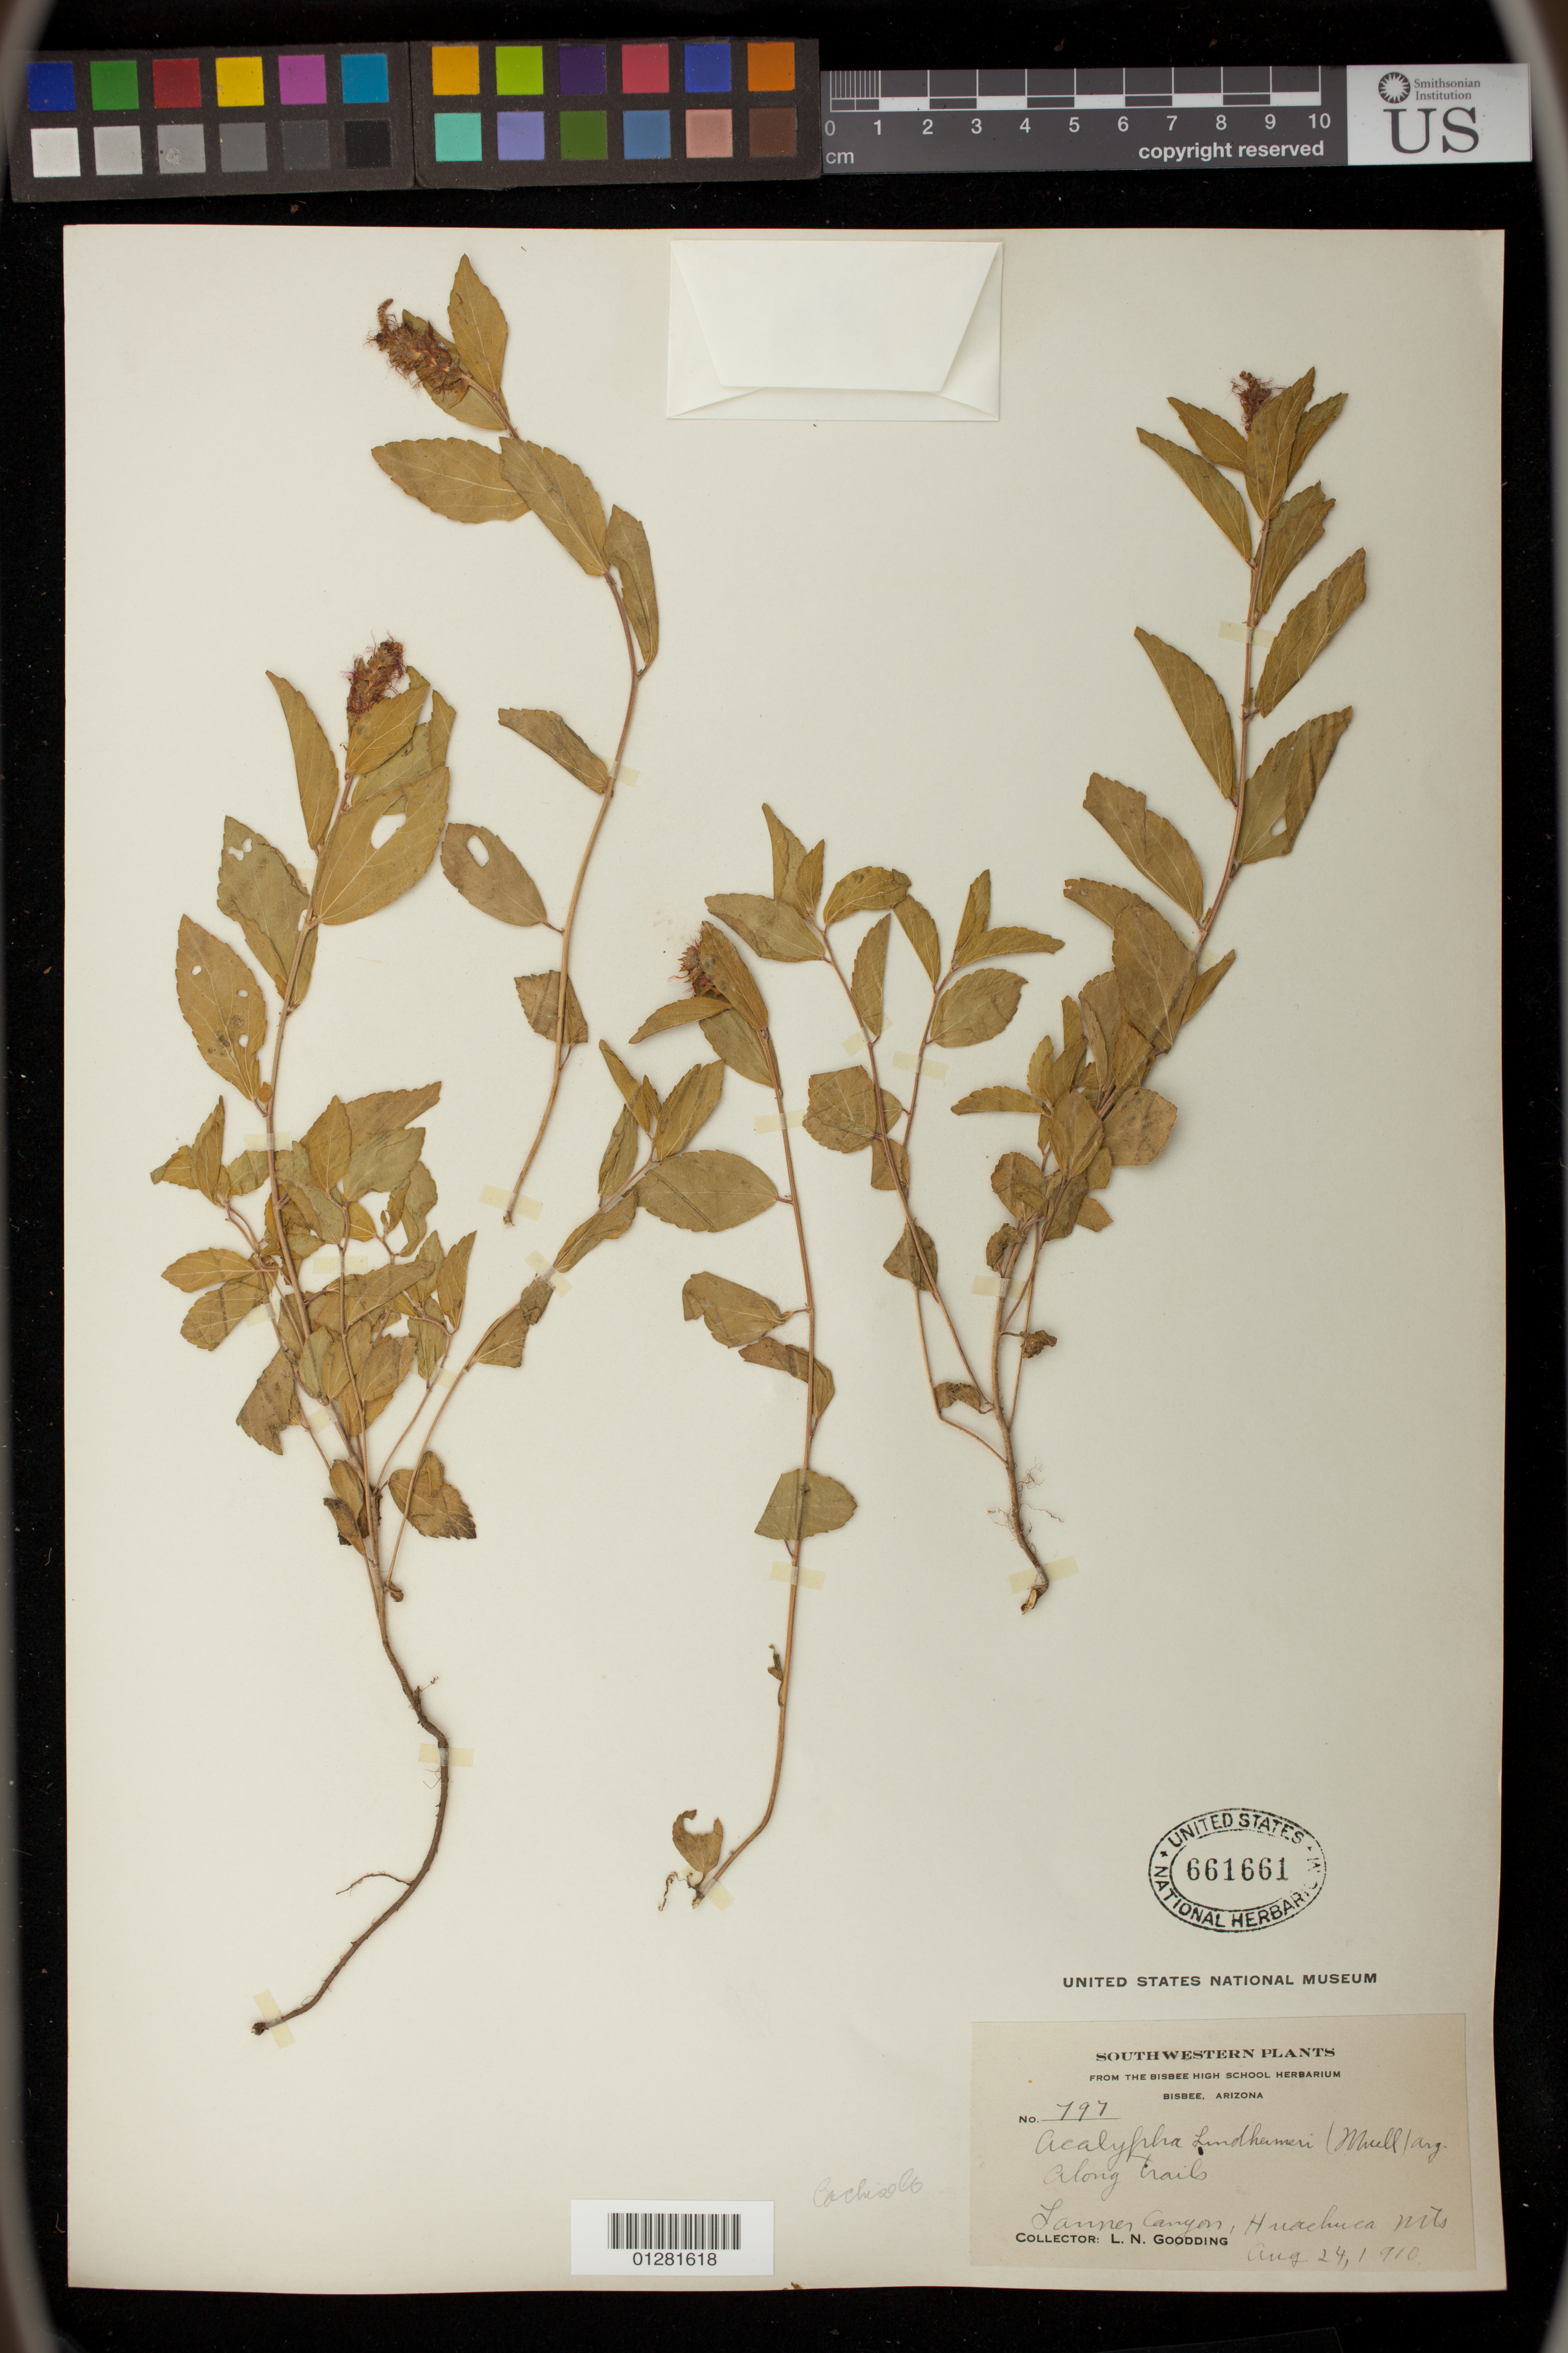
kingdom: Plantae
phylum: Tracheophyta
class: Magnoliopsida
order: Malpighiales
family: Euphorbiaceae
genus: Acalypha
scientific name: Acalypha lindheimeri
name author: Müll. Arg.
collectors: L. N. Goodding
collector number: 797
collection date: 1910-08-24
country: United States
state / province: Arizona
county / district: Cochise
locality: Lanner Canyon, Huachuca Mts.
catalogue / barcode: US 661661